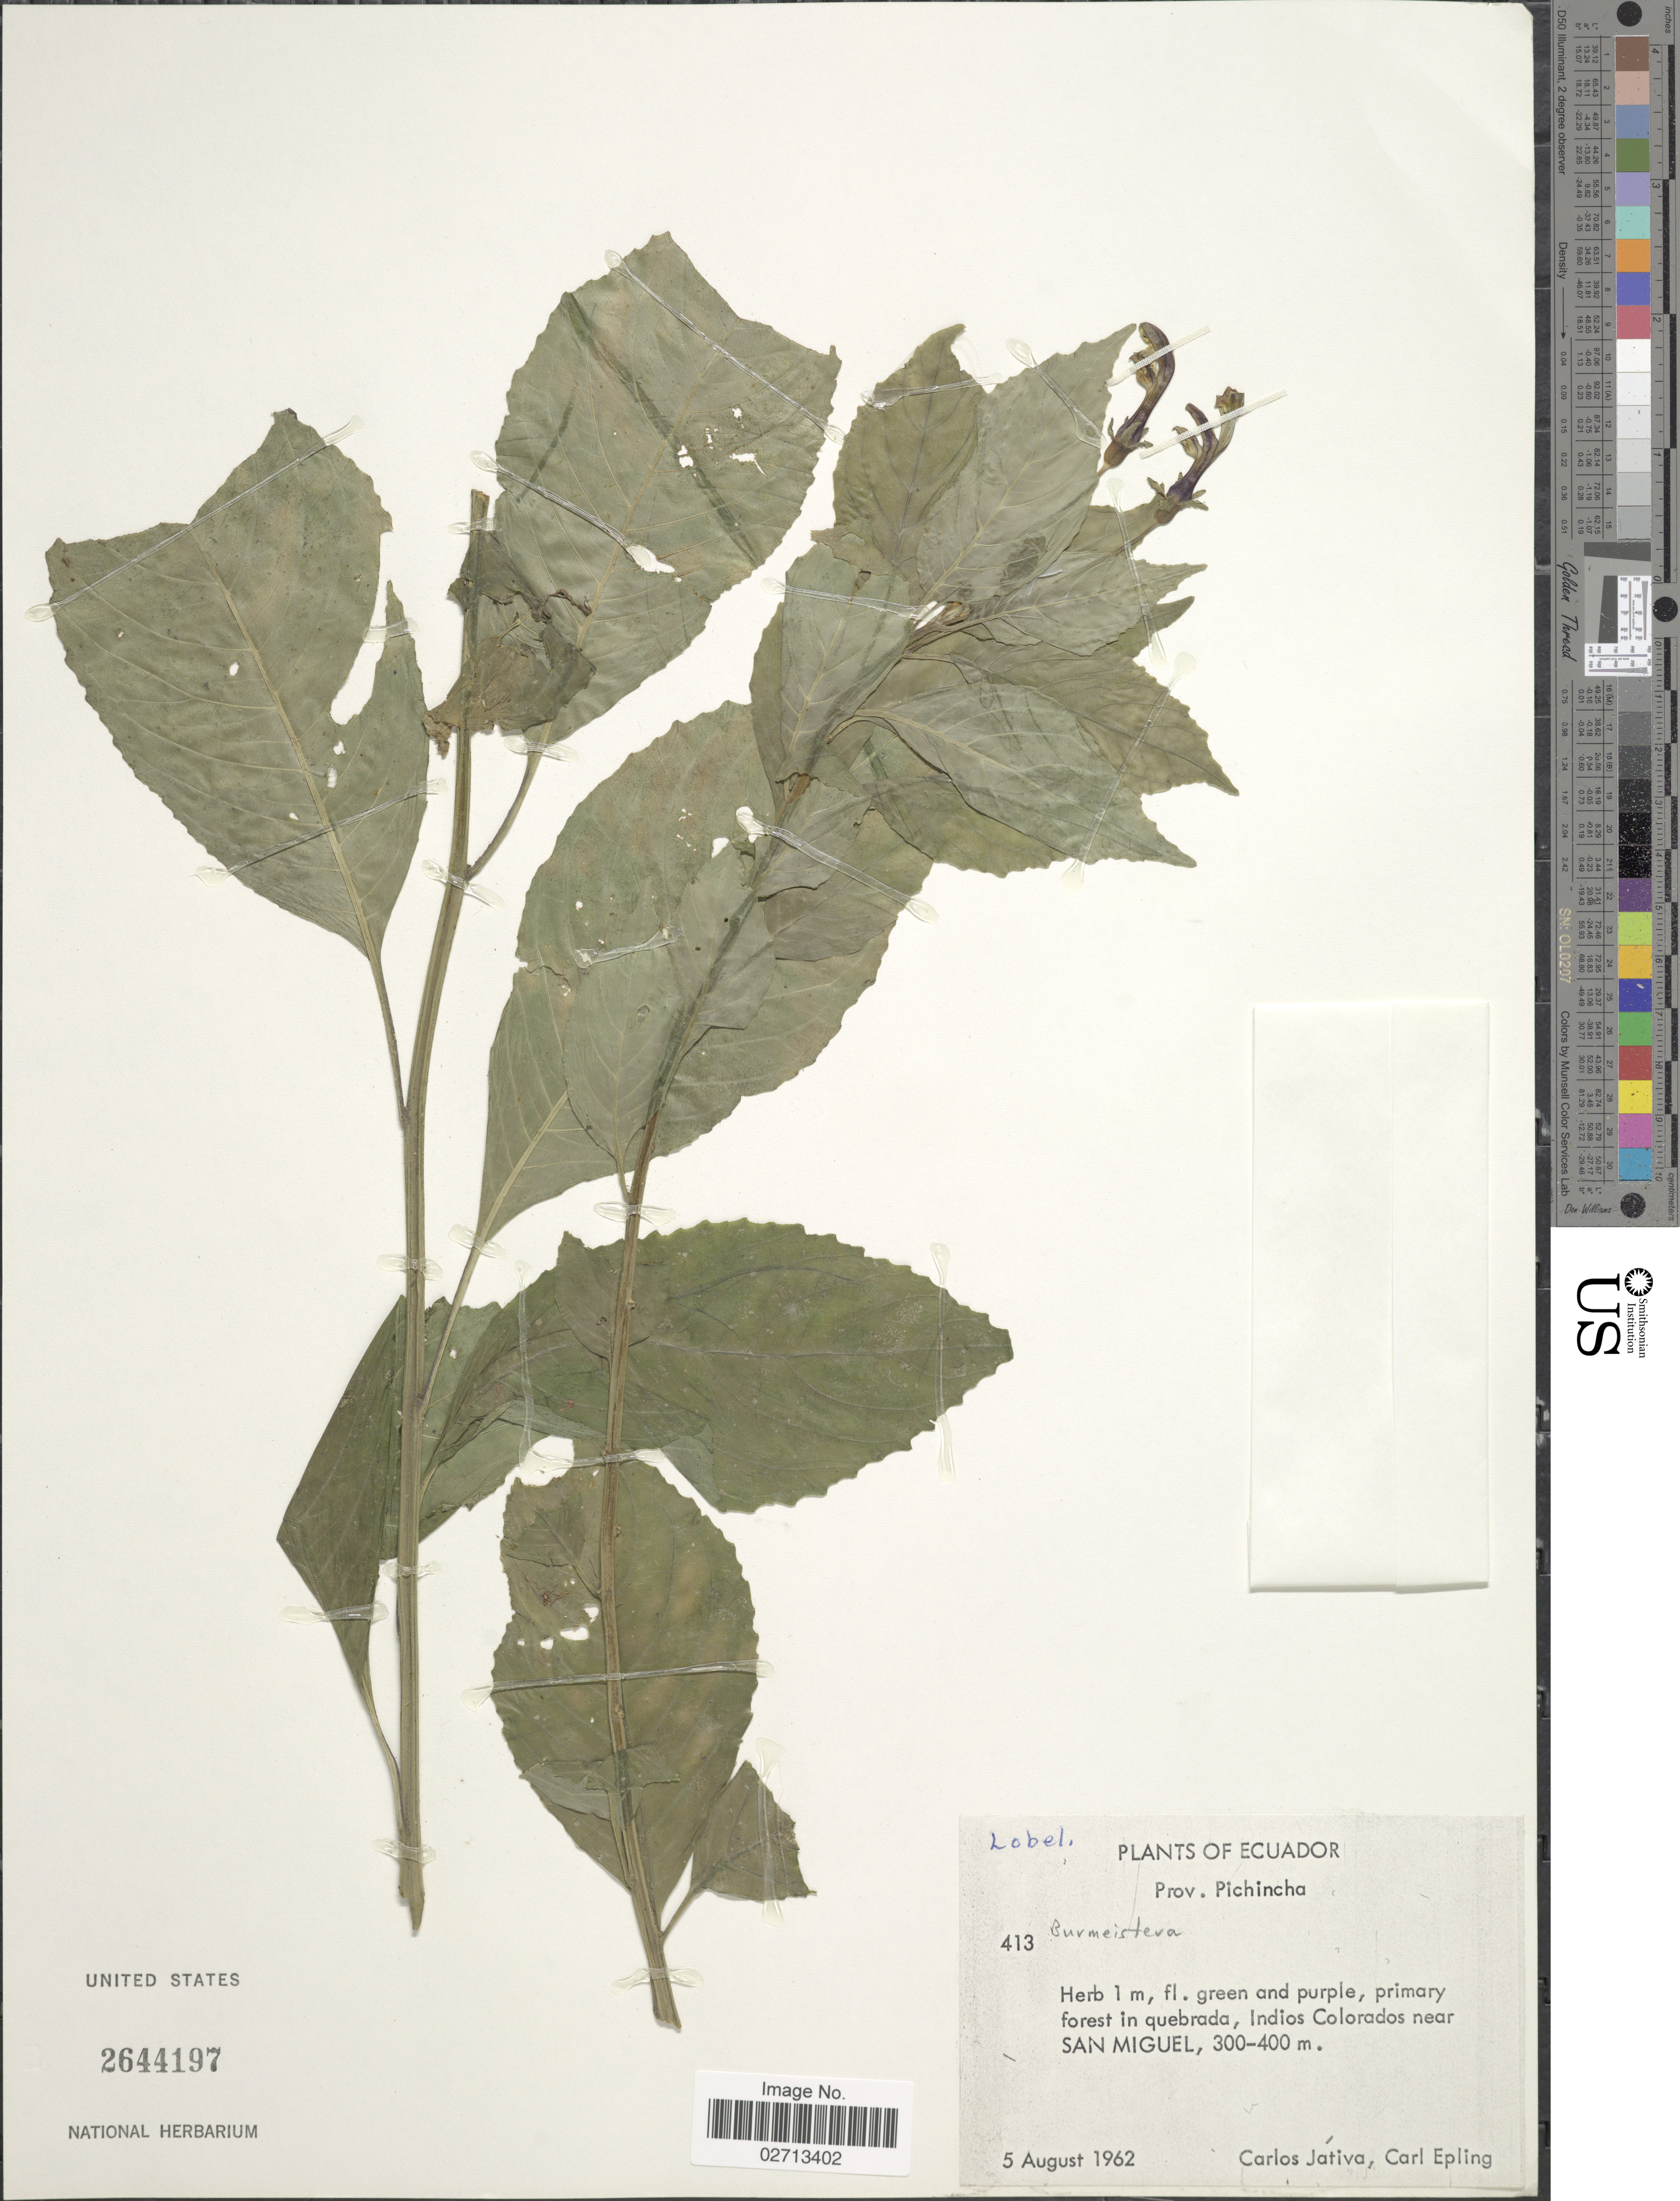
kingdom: Plantae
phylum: Tracheophyta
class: Magnoliopsida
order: Asterales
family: Campanulaceae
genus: Burmeistera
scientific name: Burmeistera sp.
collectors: C. D. Játiva & C. C. Epling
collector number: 413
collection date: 1962-08-05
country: Ecuador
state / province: Pichincha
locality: Primary forest in quebrada, Indios Colorados near San Miguel.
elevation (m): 300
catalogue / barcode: US 2644197